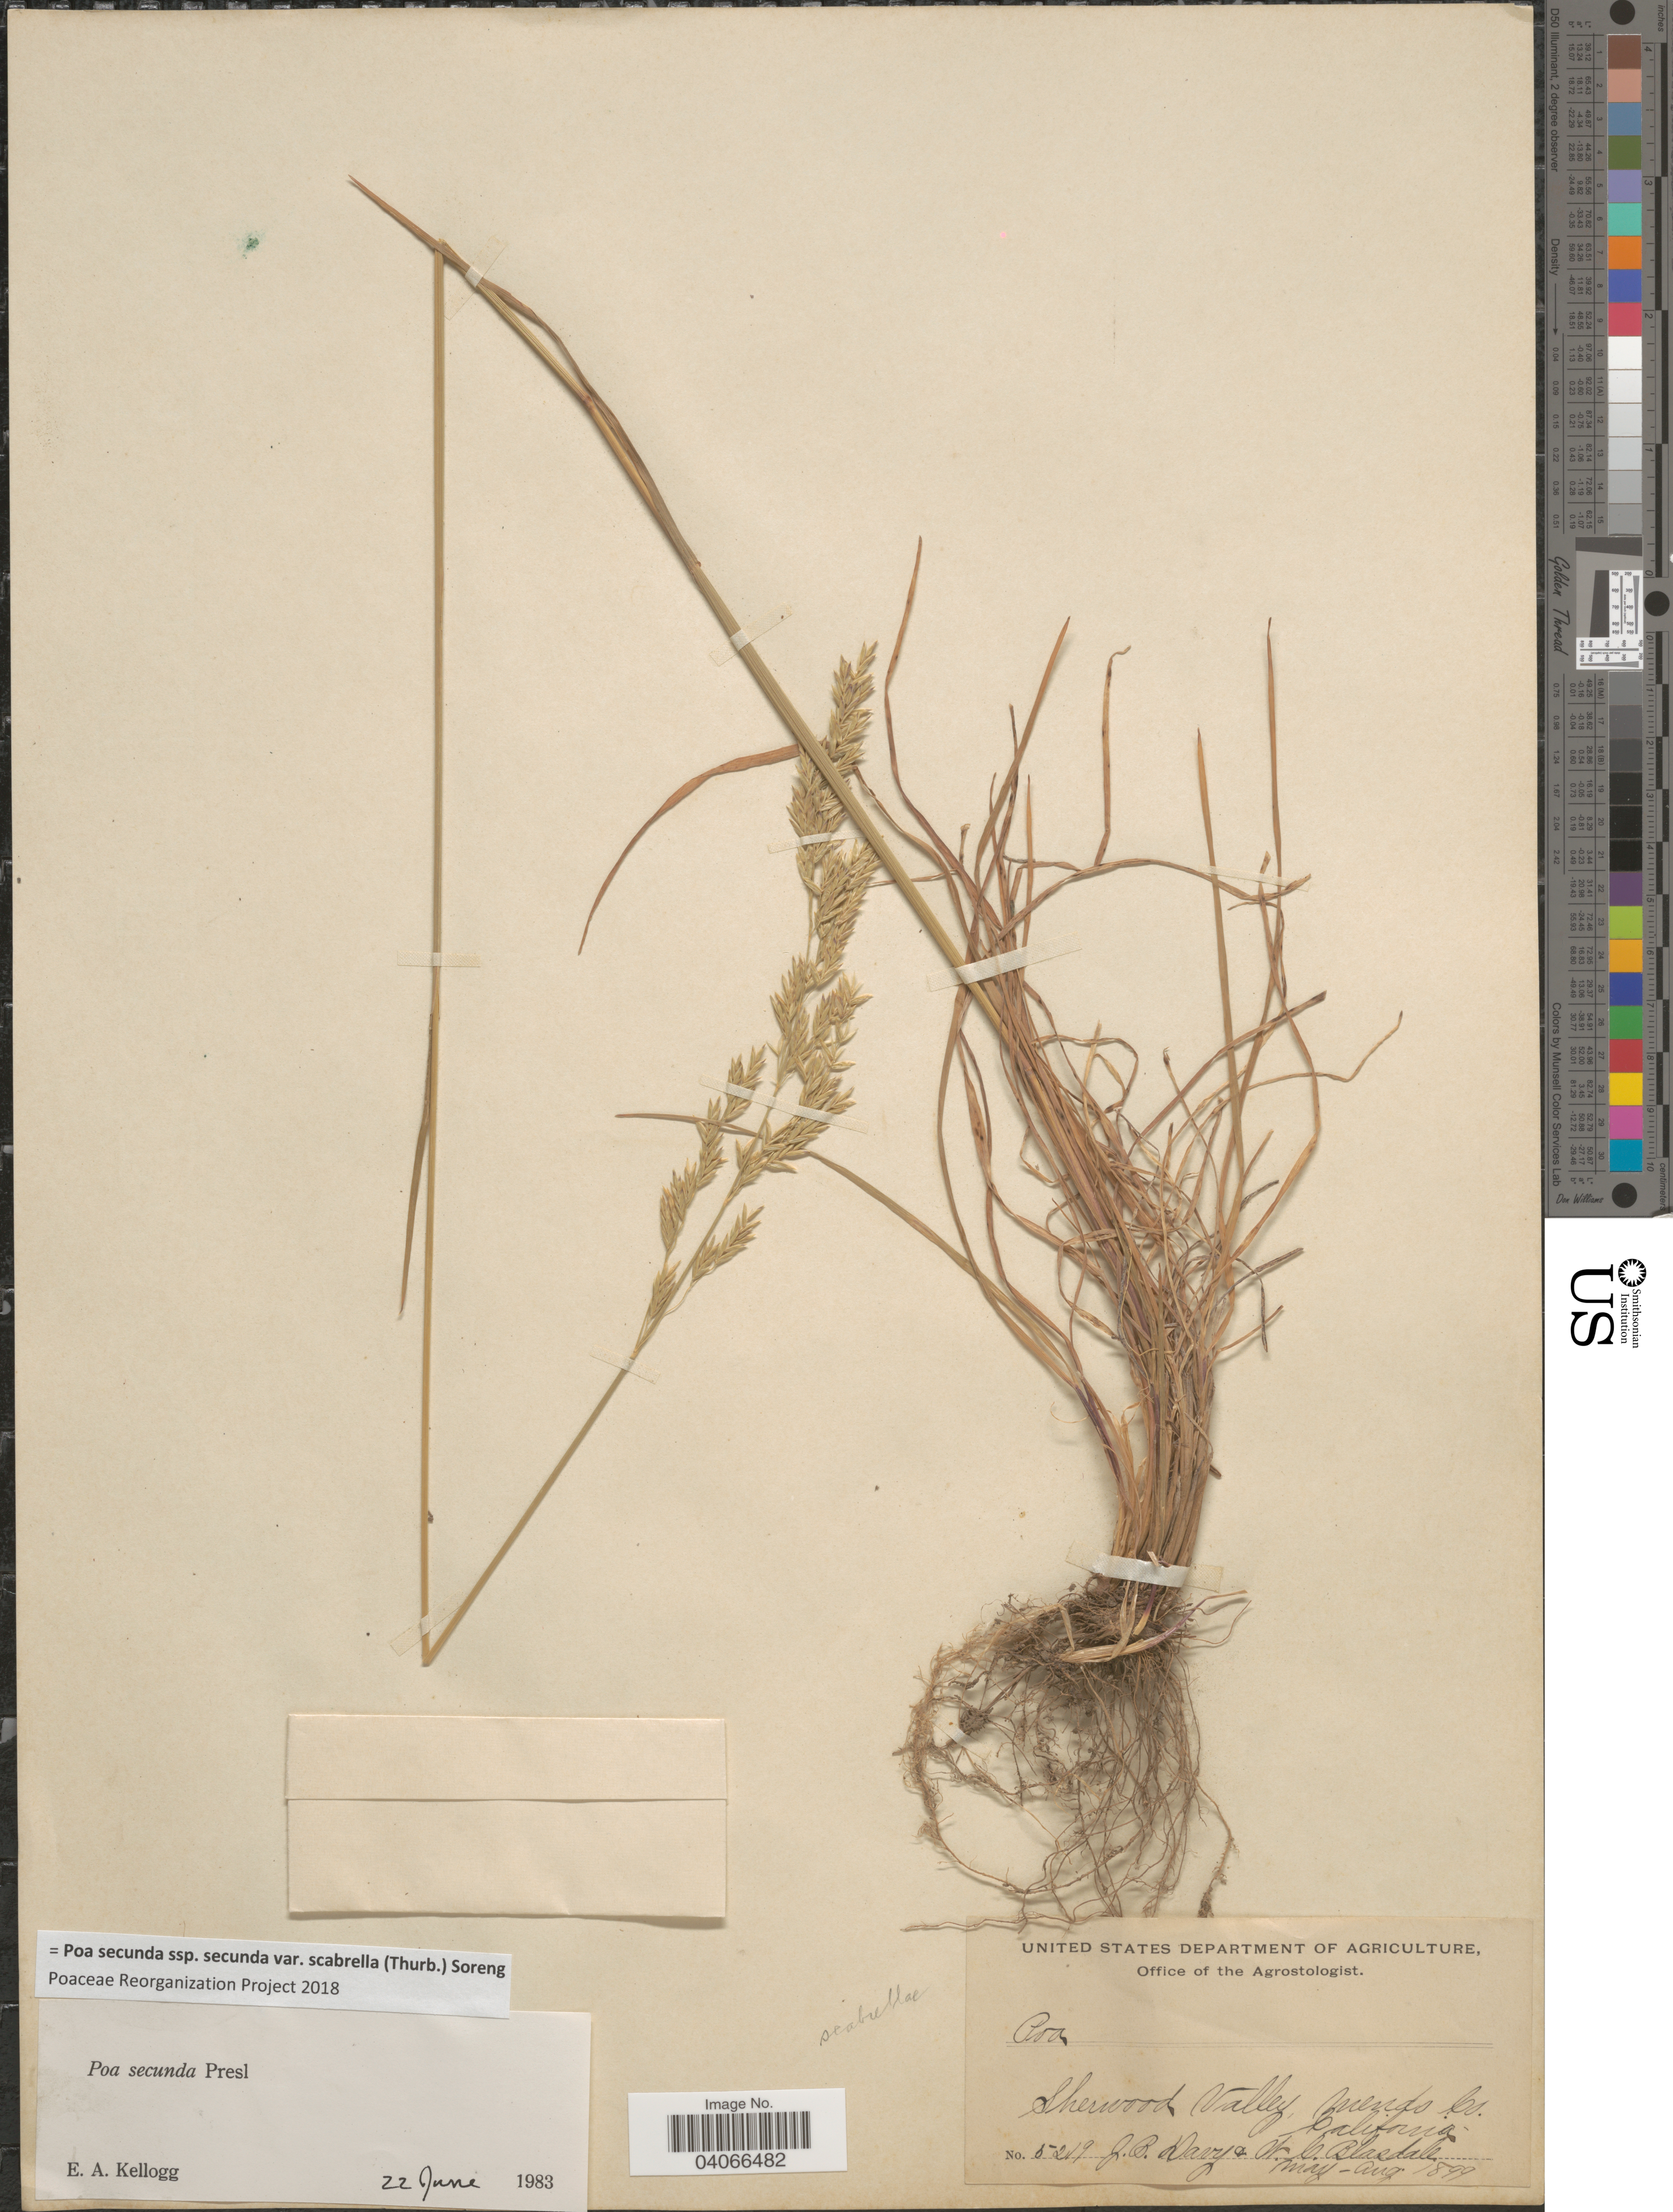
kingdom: Plantae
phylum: Tracheophyta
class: Liliopsida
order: Poales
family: Poaceae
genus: Poa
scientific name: Poa secunda subsp. secunda var. scabrella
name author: (Thurb.) Soreng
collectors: J. Burtt Davy & W. Blasdale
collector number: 5219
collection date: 1899-05/1899-08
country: United States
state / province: California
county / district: Mendocino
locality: Sherwood Valley, Mendo Co.